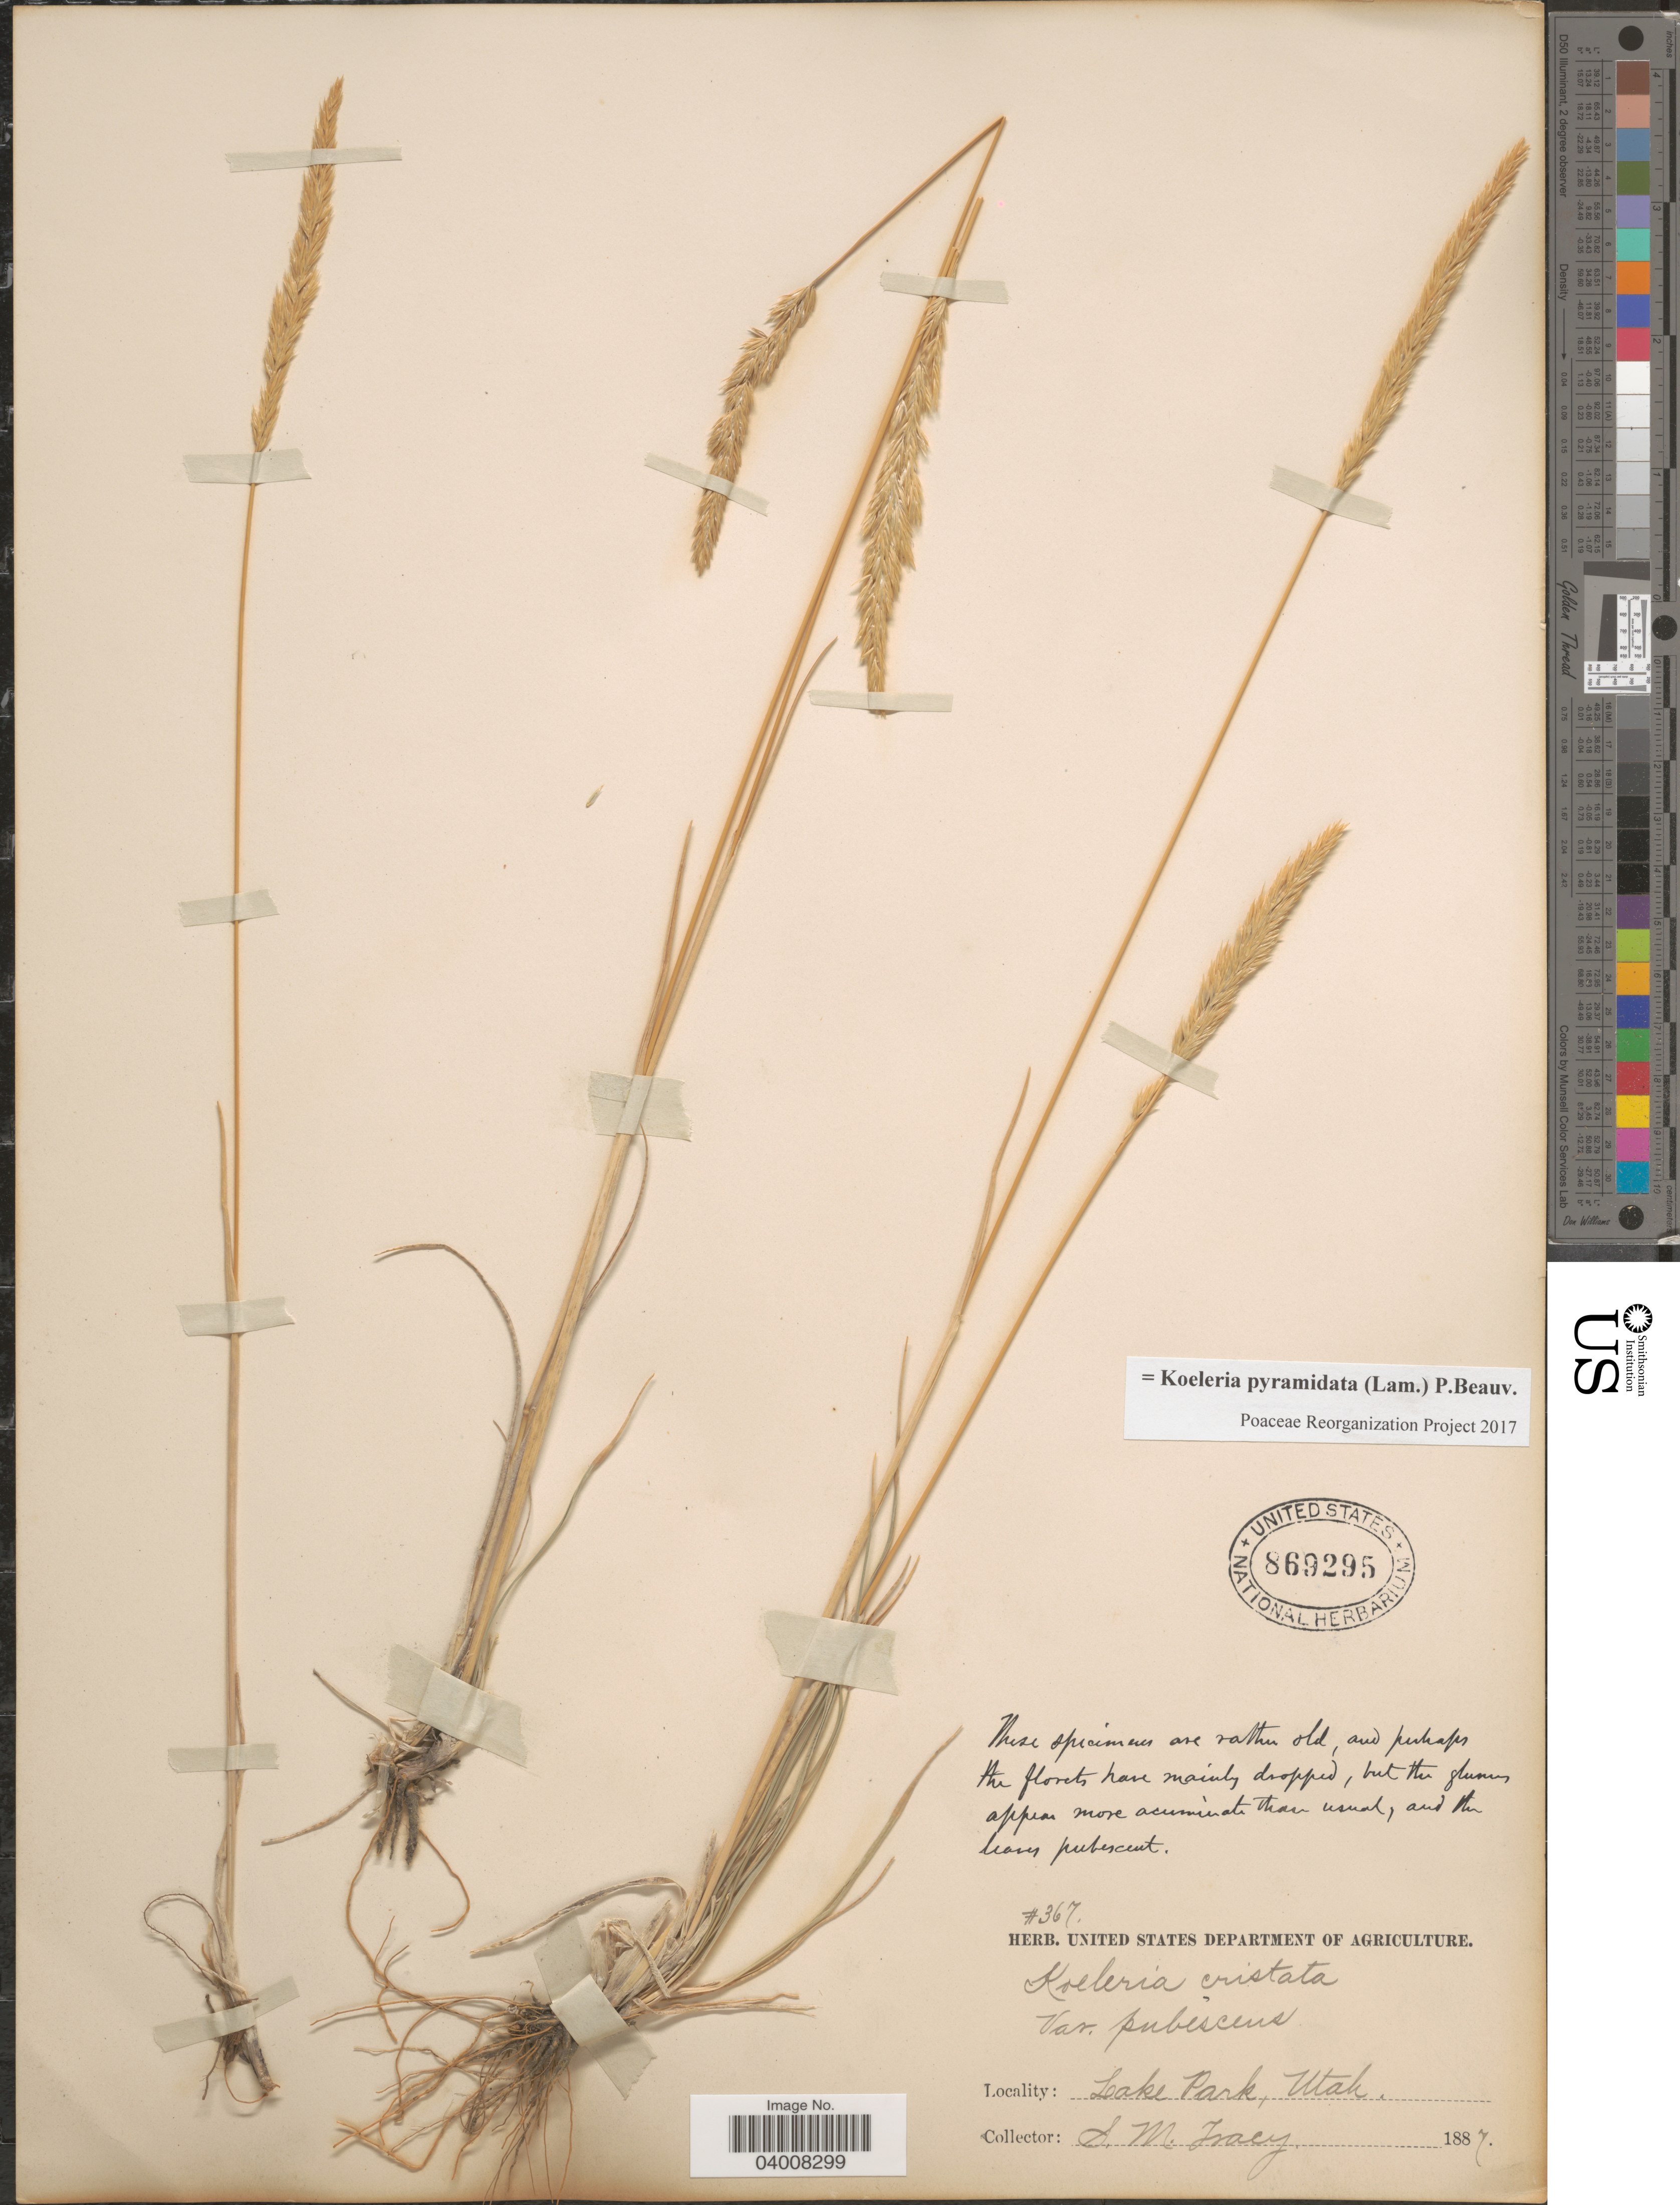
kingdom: Plantae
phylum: Tracheophyta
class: Liliopsida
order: Poales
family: Poaceae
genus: Koeleria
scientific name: Koeleria pyramidata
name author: (Lam.) P. Beauv.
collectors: S. M. Tracy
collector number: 367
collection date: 1887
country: United States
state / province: Utah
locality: Lake Park.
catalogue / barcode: US 869295